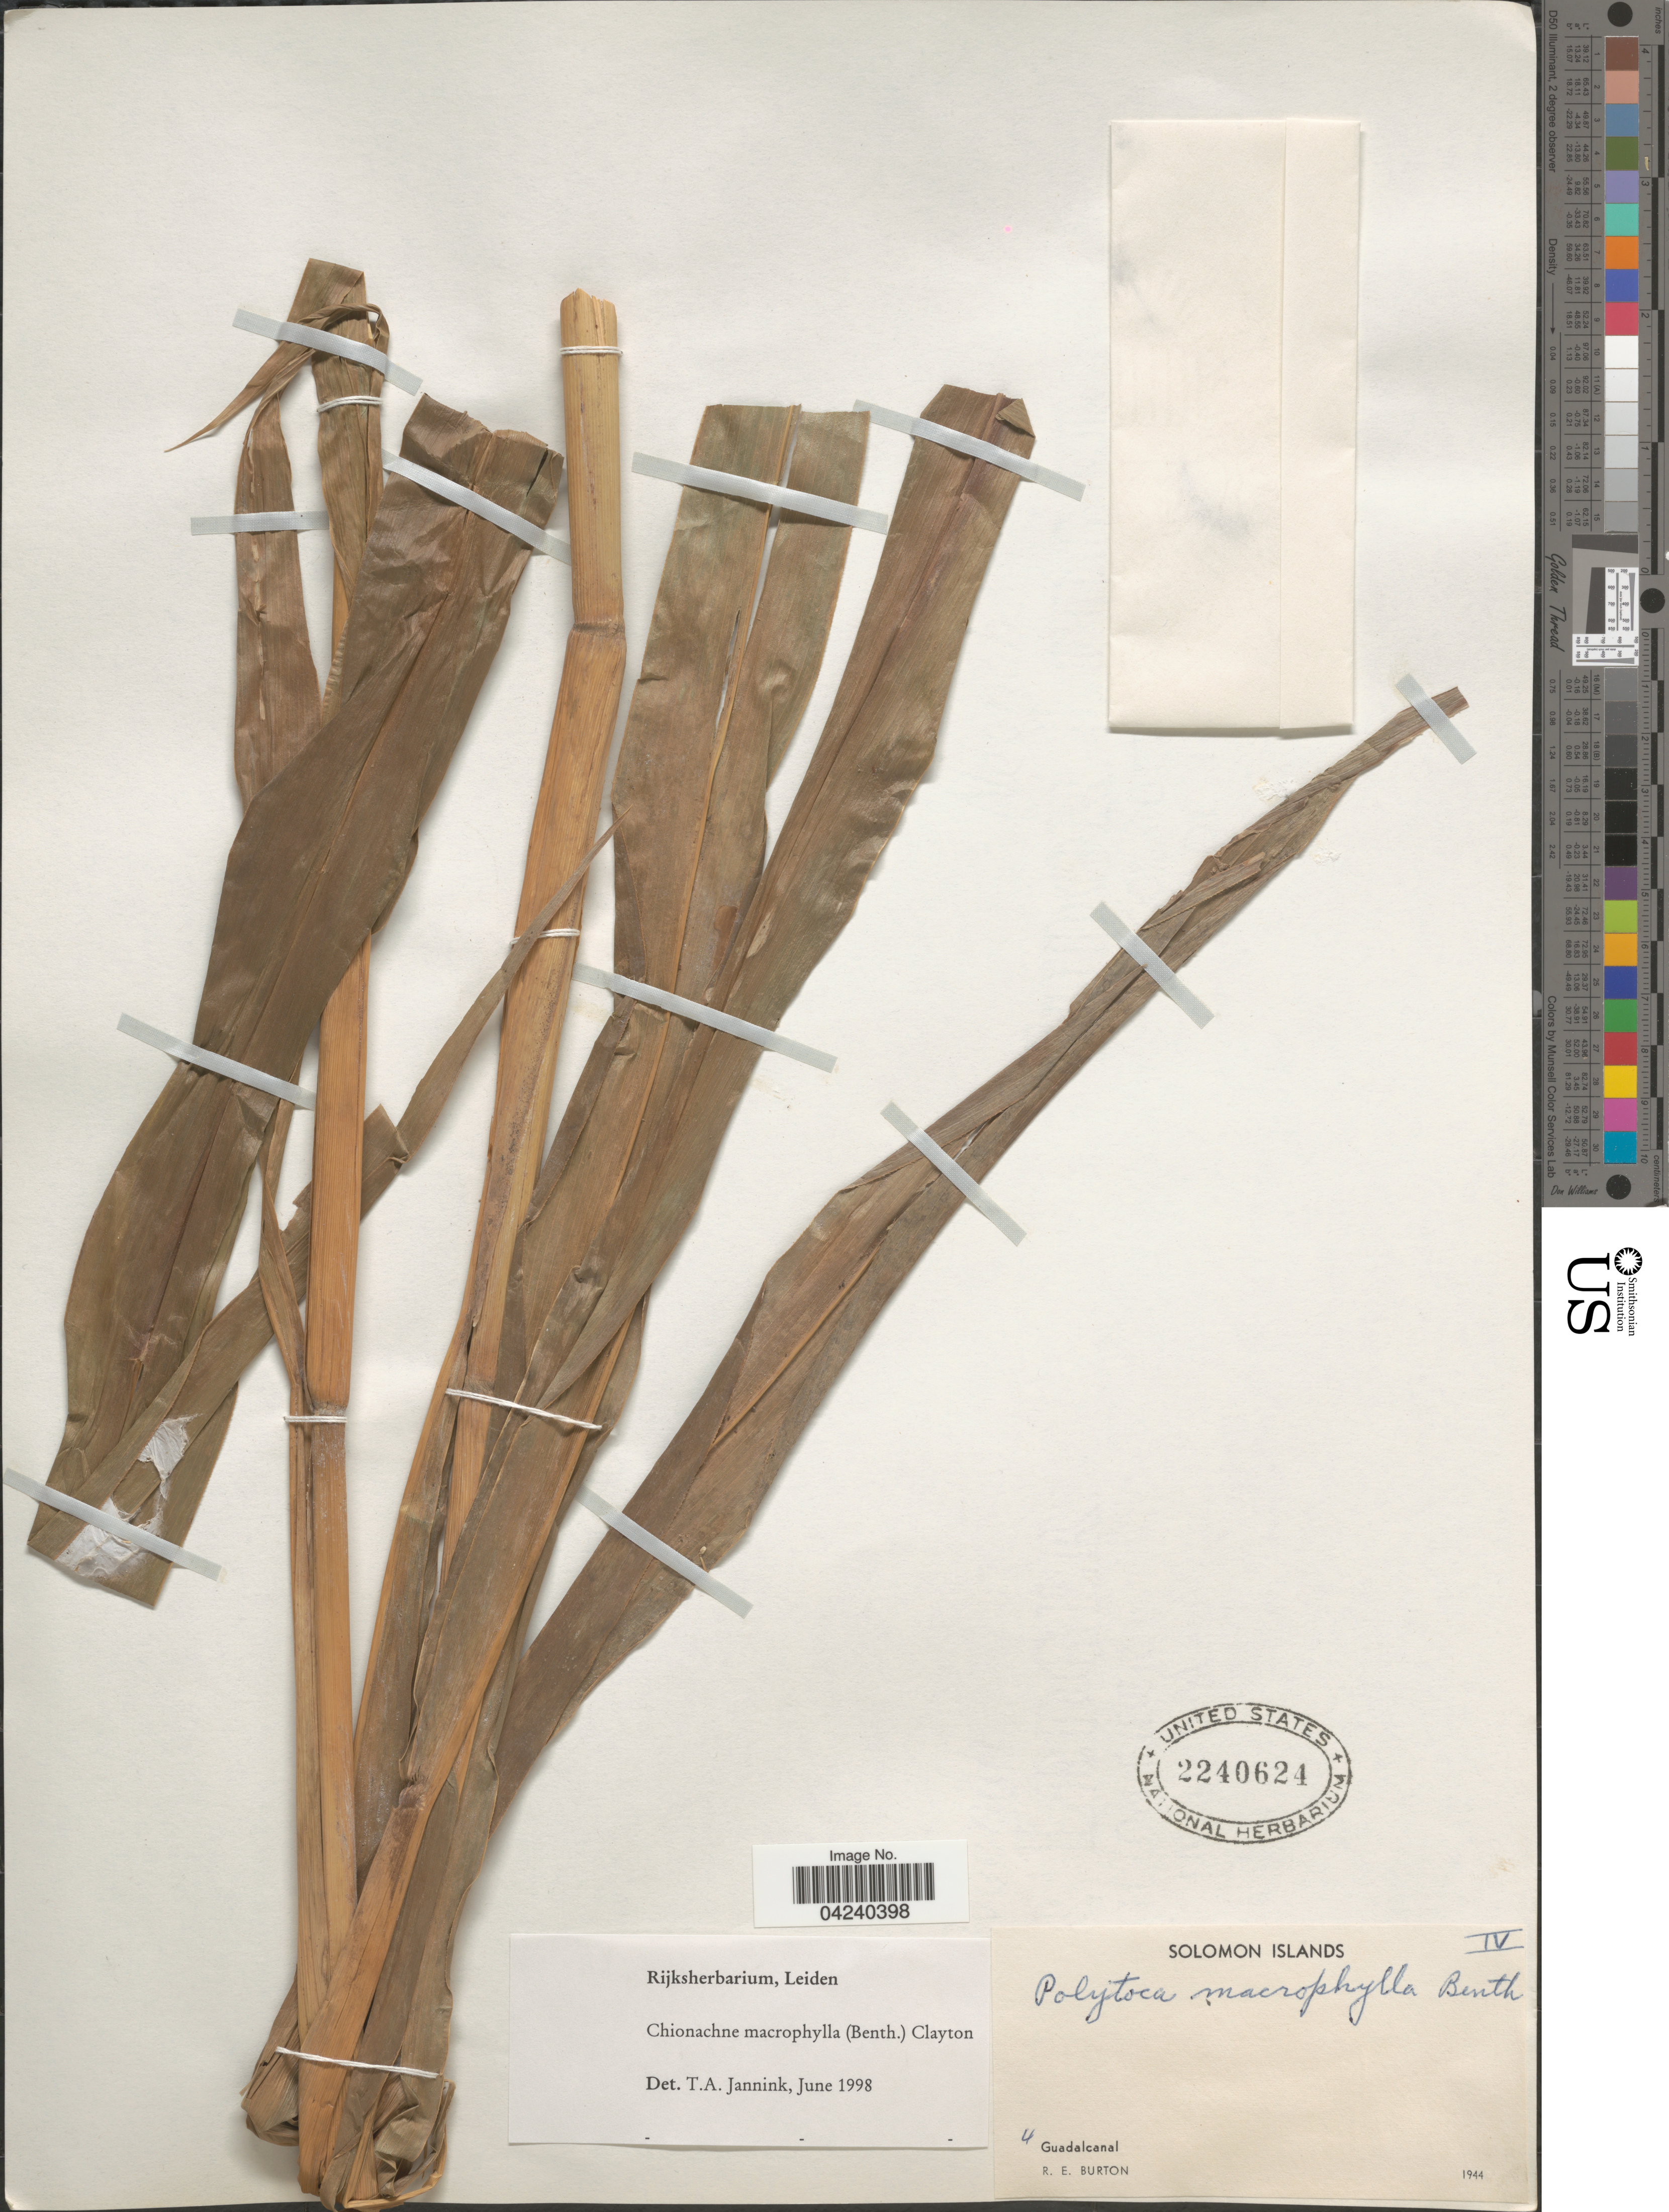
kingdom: Plantae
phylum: Tracheophyta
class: Liliopsida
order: Poales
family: Poaceae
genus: Chionachne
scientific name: Chionachne macrophylla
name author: (Benth.) Clayton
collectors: R. Burton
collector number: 4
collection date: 1944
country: Solomon Islands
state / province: Solomon Islands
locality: Guadalcanal.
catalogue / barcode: US 2240624